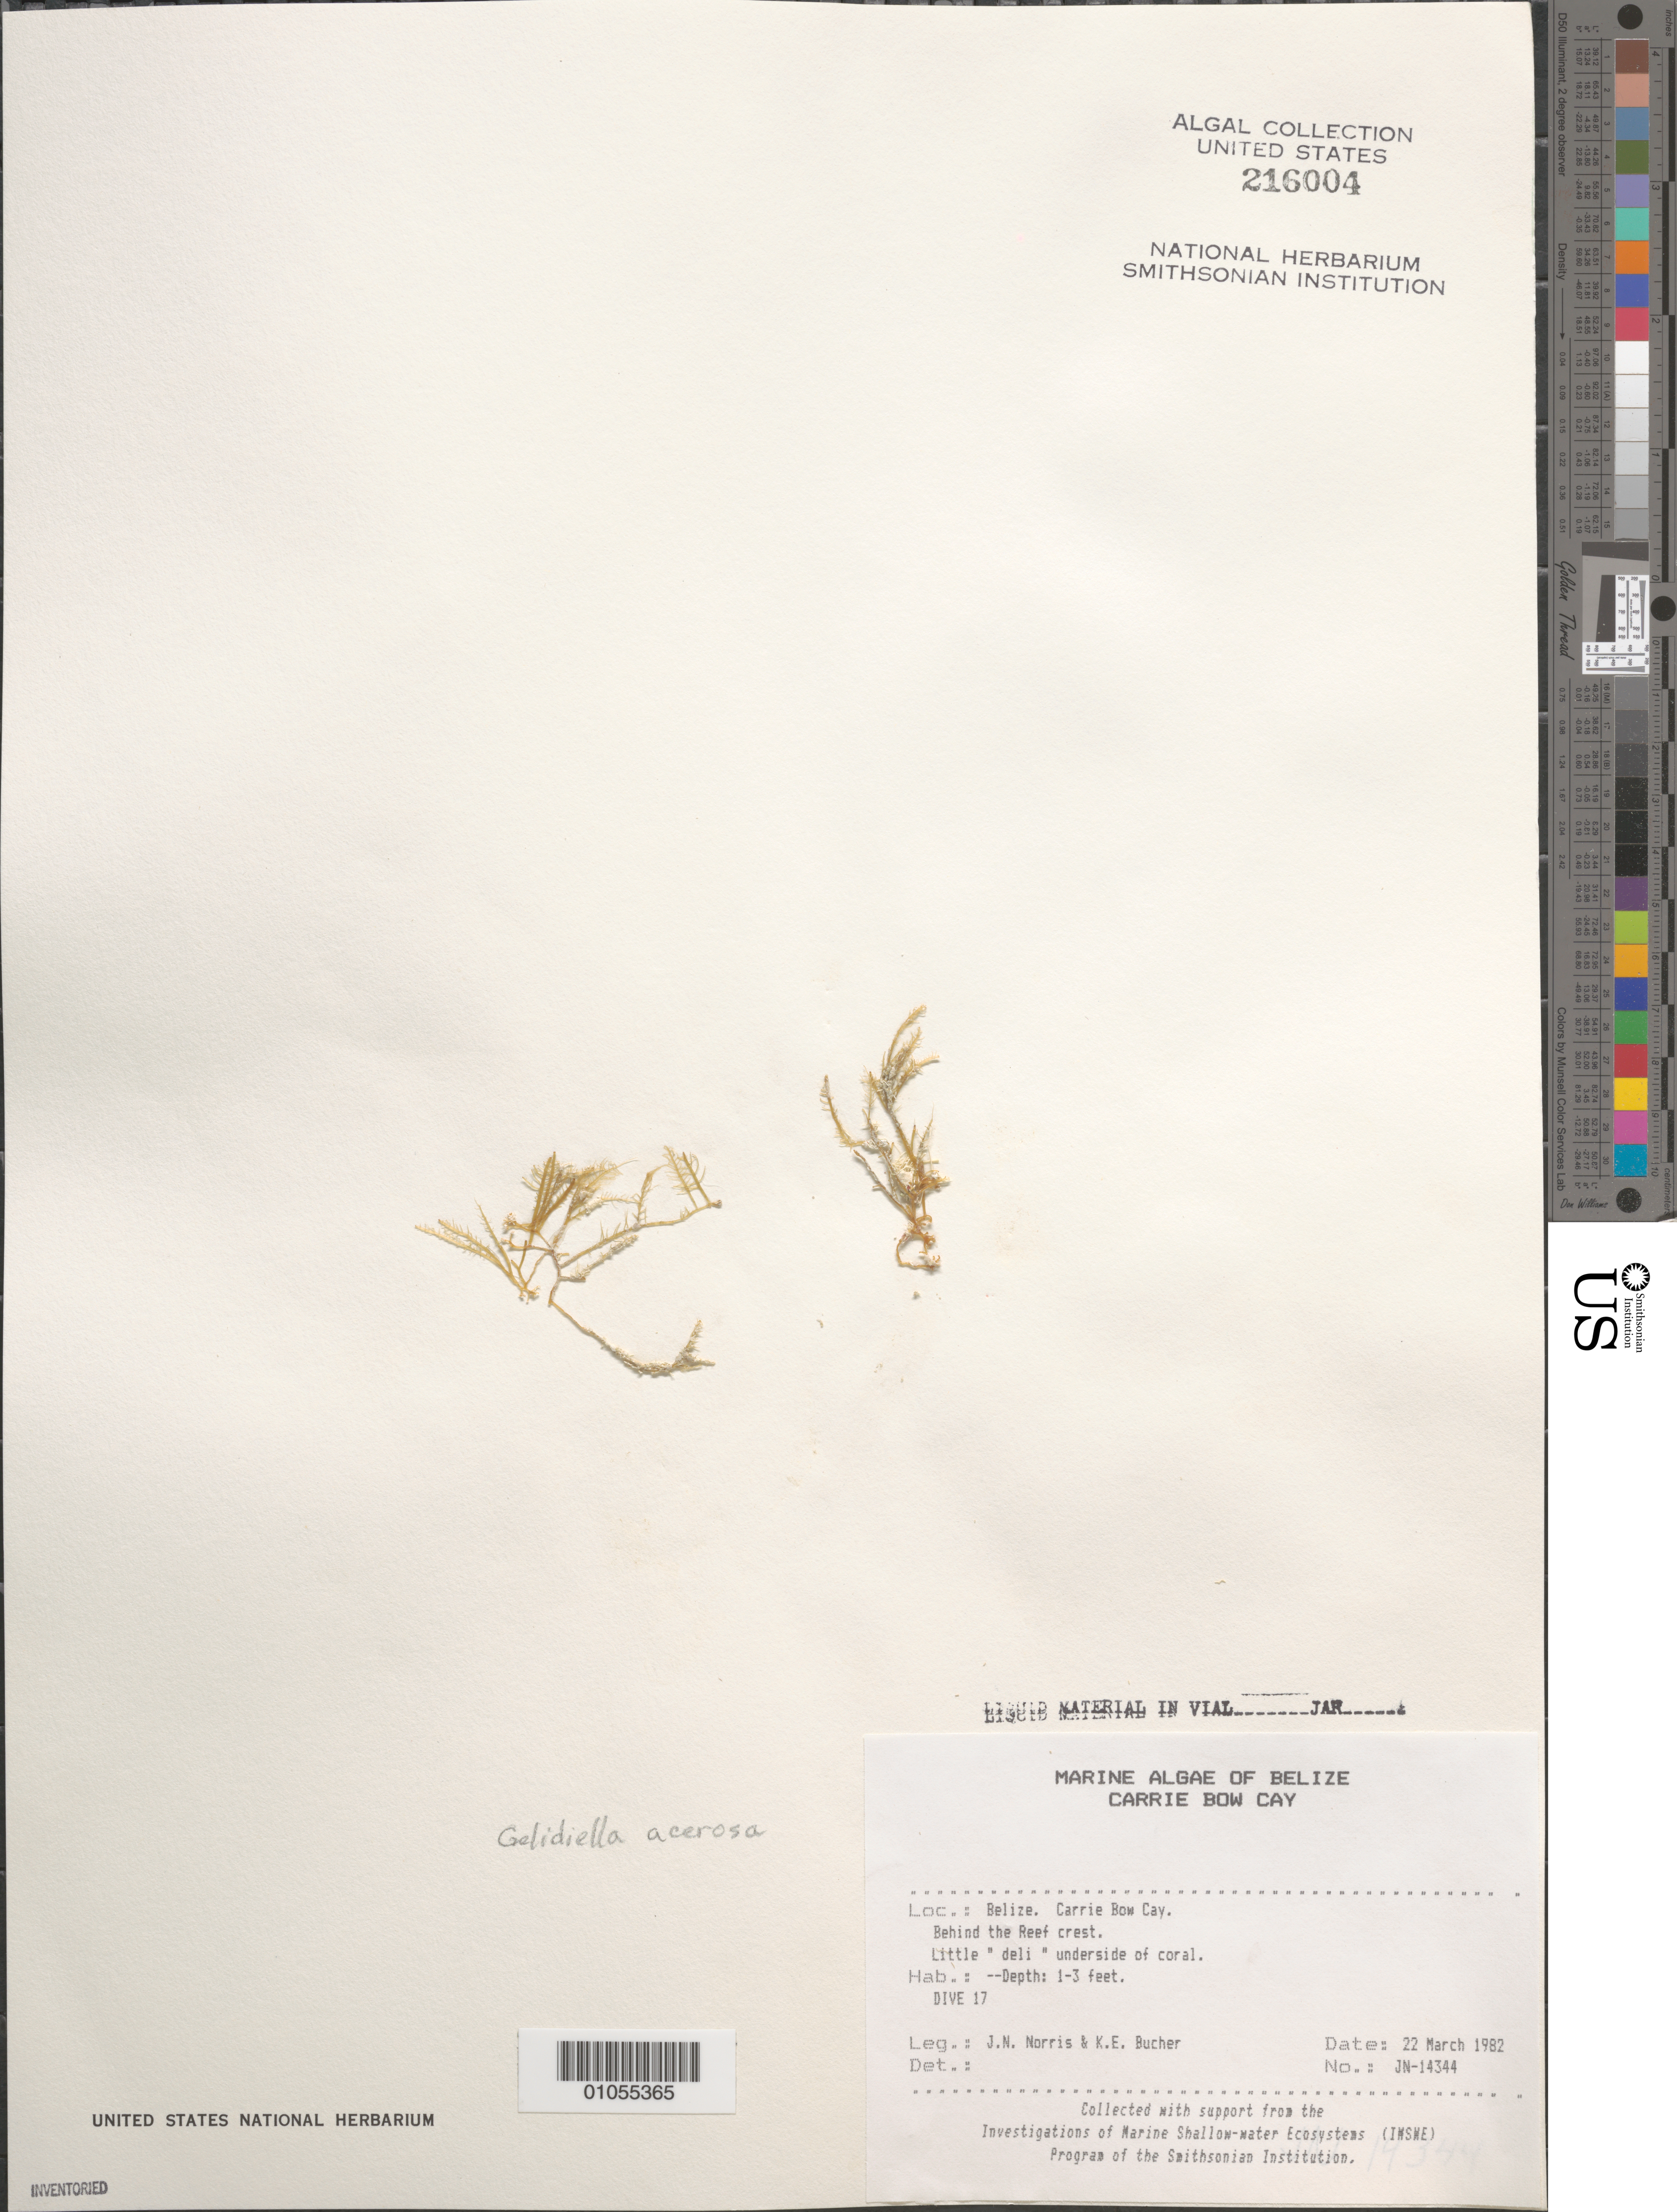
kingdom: Plantae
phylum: Rhodophyta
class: Florideophyceae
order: Gelidiales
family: Gelidiellaceae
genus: Gelidiella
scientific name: Gelidiella acerosa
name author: (Forssk.) Feldmann & G. Hamel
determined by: Norris, James N.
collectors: J. N. Norris & K. E. Bucher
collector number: JN-14344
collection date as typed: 22 Mar 1982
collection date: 1982-03-22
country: Belize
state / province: Stann Creek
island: Carrie Bow Cay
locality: Behind the reef crest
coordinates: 16 48'N, 88 05'W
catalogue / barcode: US 216004